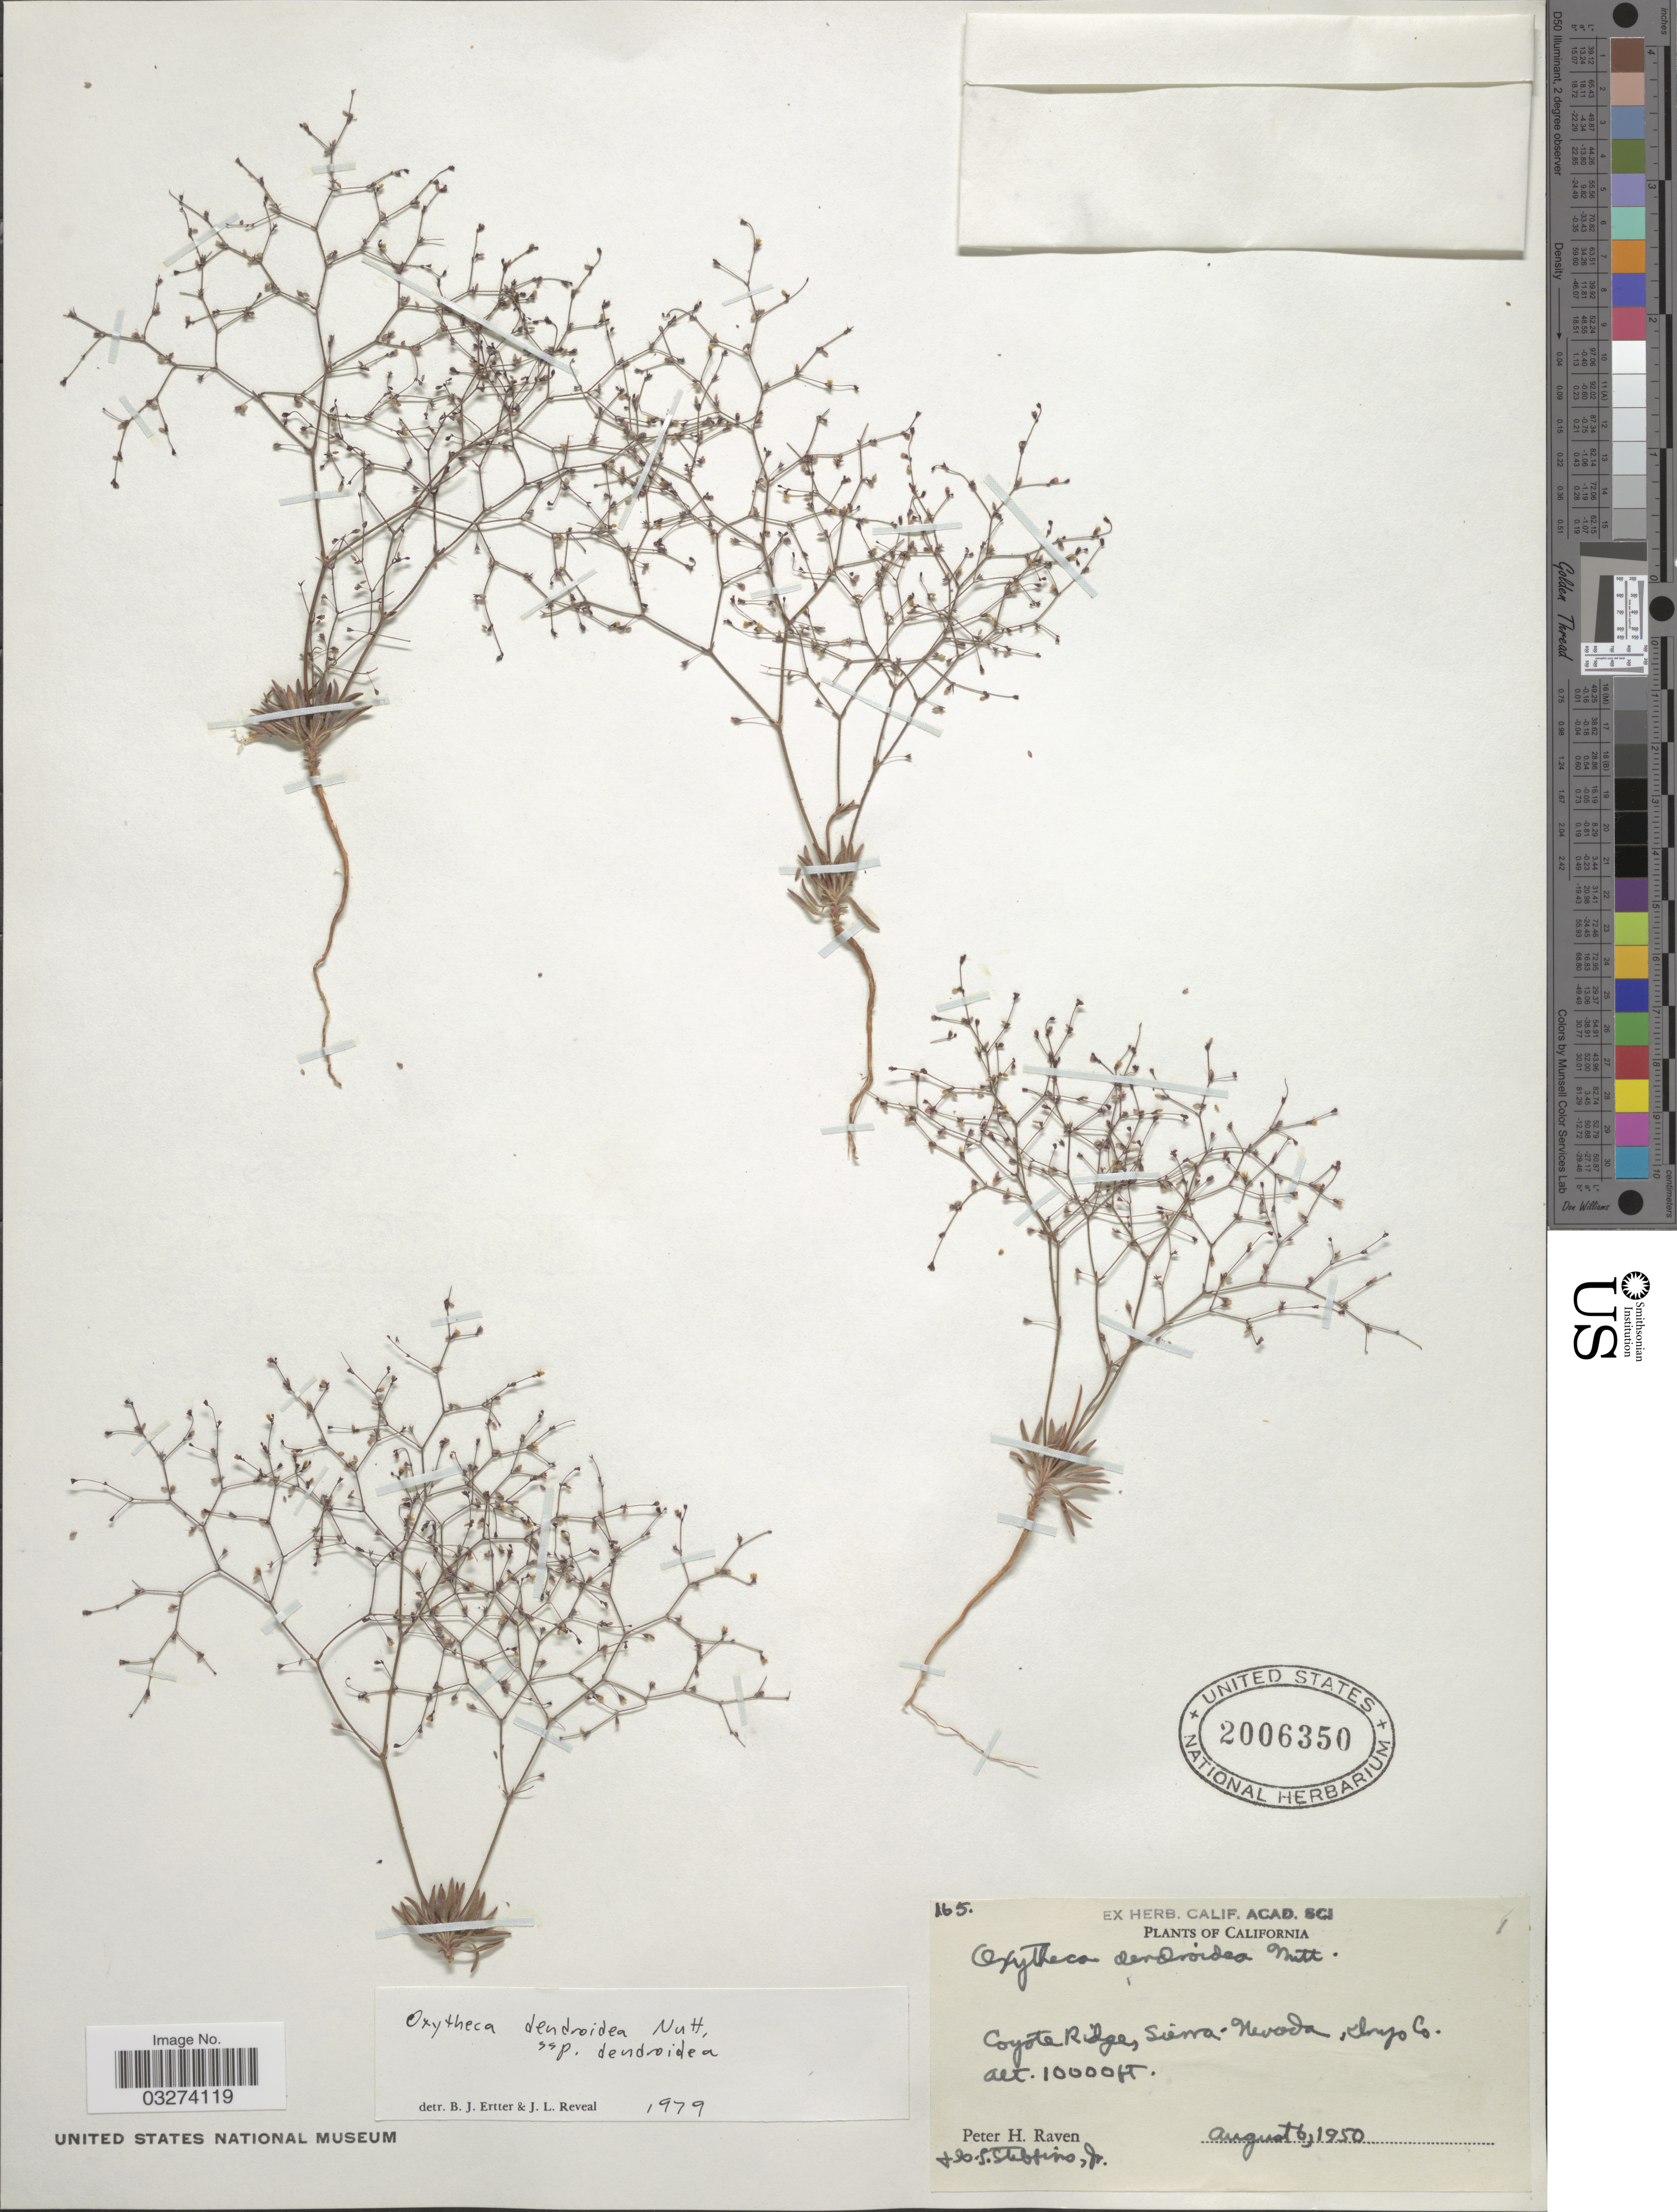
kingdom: Plantae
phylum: Tracheophyta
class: Magnoliopsida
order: Caryophyllales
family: Polygonaceae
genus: Oxytheca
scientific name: Oxytheca dendroidea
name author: Nutt.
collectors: P. Raven & G. Stebbins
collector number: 165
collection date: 1950-08-06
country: United States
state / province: California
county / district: Inyo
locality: Coyote Ridge, Sierra-Nevada, Inyo Co.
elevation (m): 3048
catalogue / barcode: US 2006350